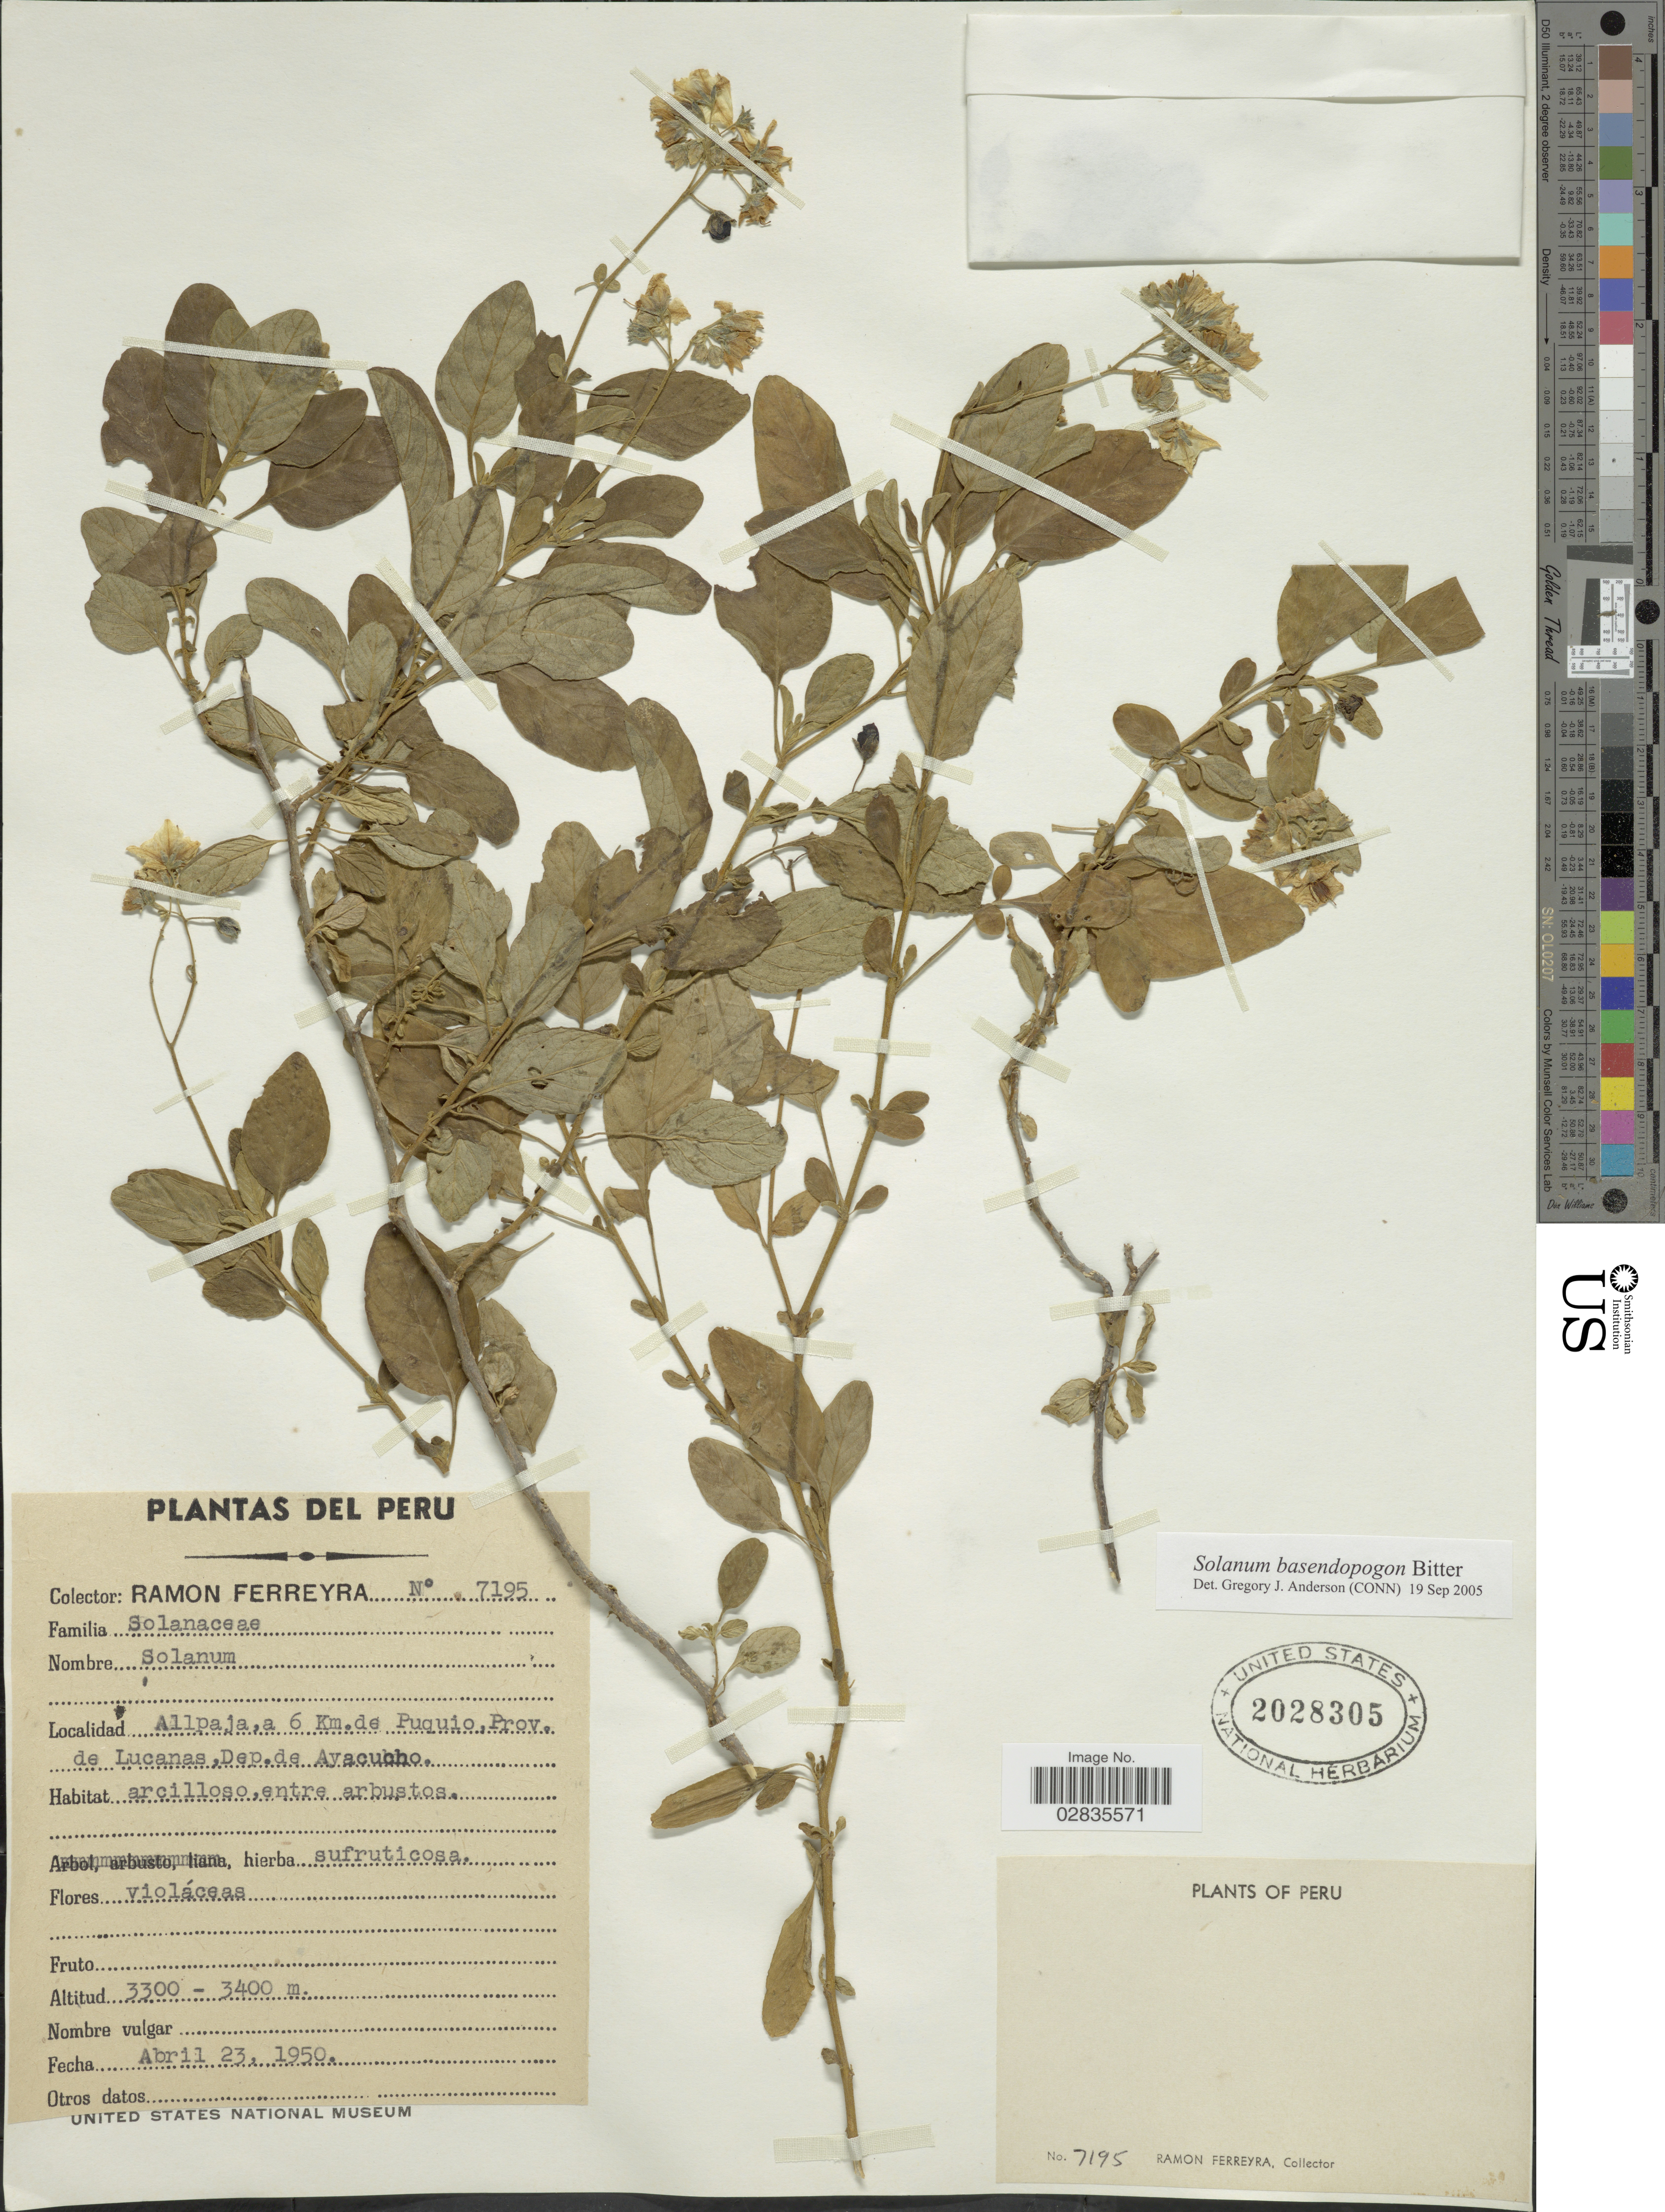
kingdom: Plantae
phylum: Tracheophyta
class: Magnoliopsida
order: Solanales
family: Solanaceae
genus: Solanum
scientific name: Solanum basendopogon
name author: Bitter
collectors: R. A. Ferreyra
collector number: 7195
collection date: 1950-04-23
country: Peru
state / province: Ayacucho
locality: Allpaja, a 6 Km. de Puquio, Prov. de Lucanas, Dep. de Ayacucho.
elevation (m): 3300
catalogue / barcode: US 2028305